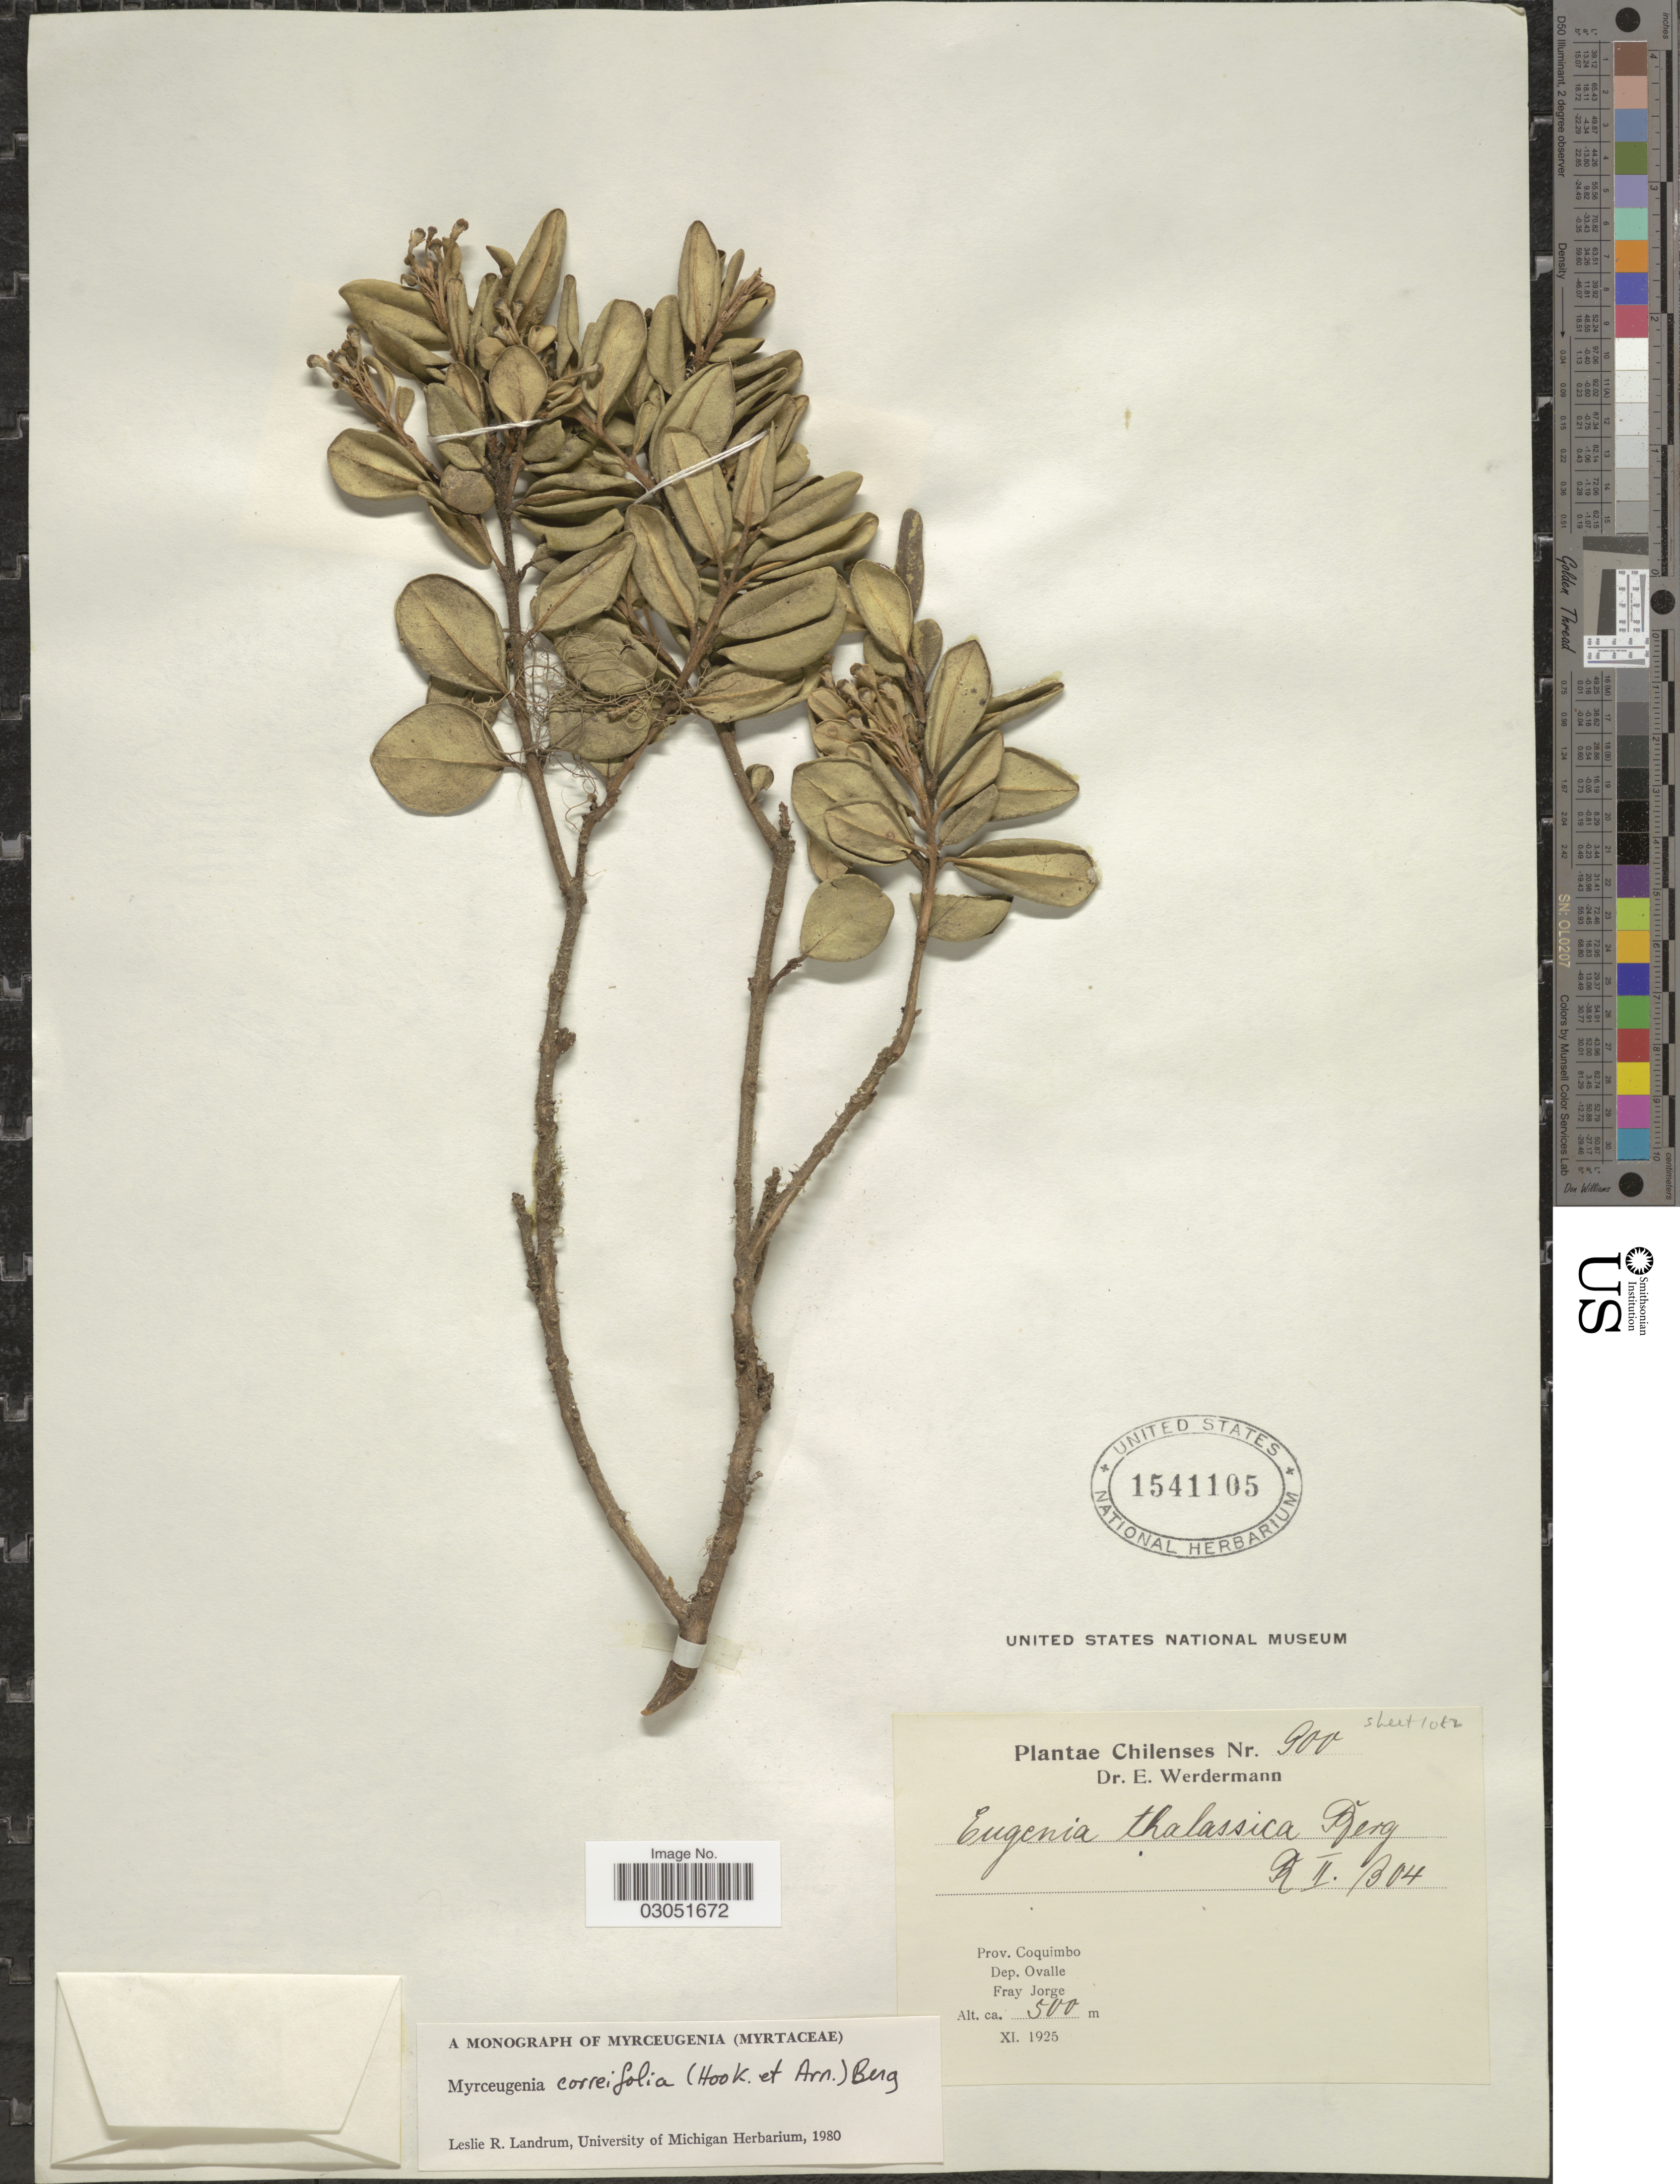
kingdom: Plantae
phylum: Tracheophyta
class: Magnoliopsida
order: Myrtales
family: Myrtaceae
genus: Myrceugenia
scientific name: Myrceugenia correifolia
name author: (Hook. & Arn.) O. Berg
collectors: E. Werdermann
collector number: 900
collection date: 1925-11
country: Chile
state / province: Coquimbo (IV)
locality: Dep. Ovalle. Fray Jorge.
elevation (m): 500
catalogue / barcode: US 1541105